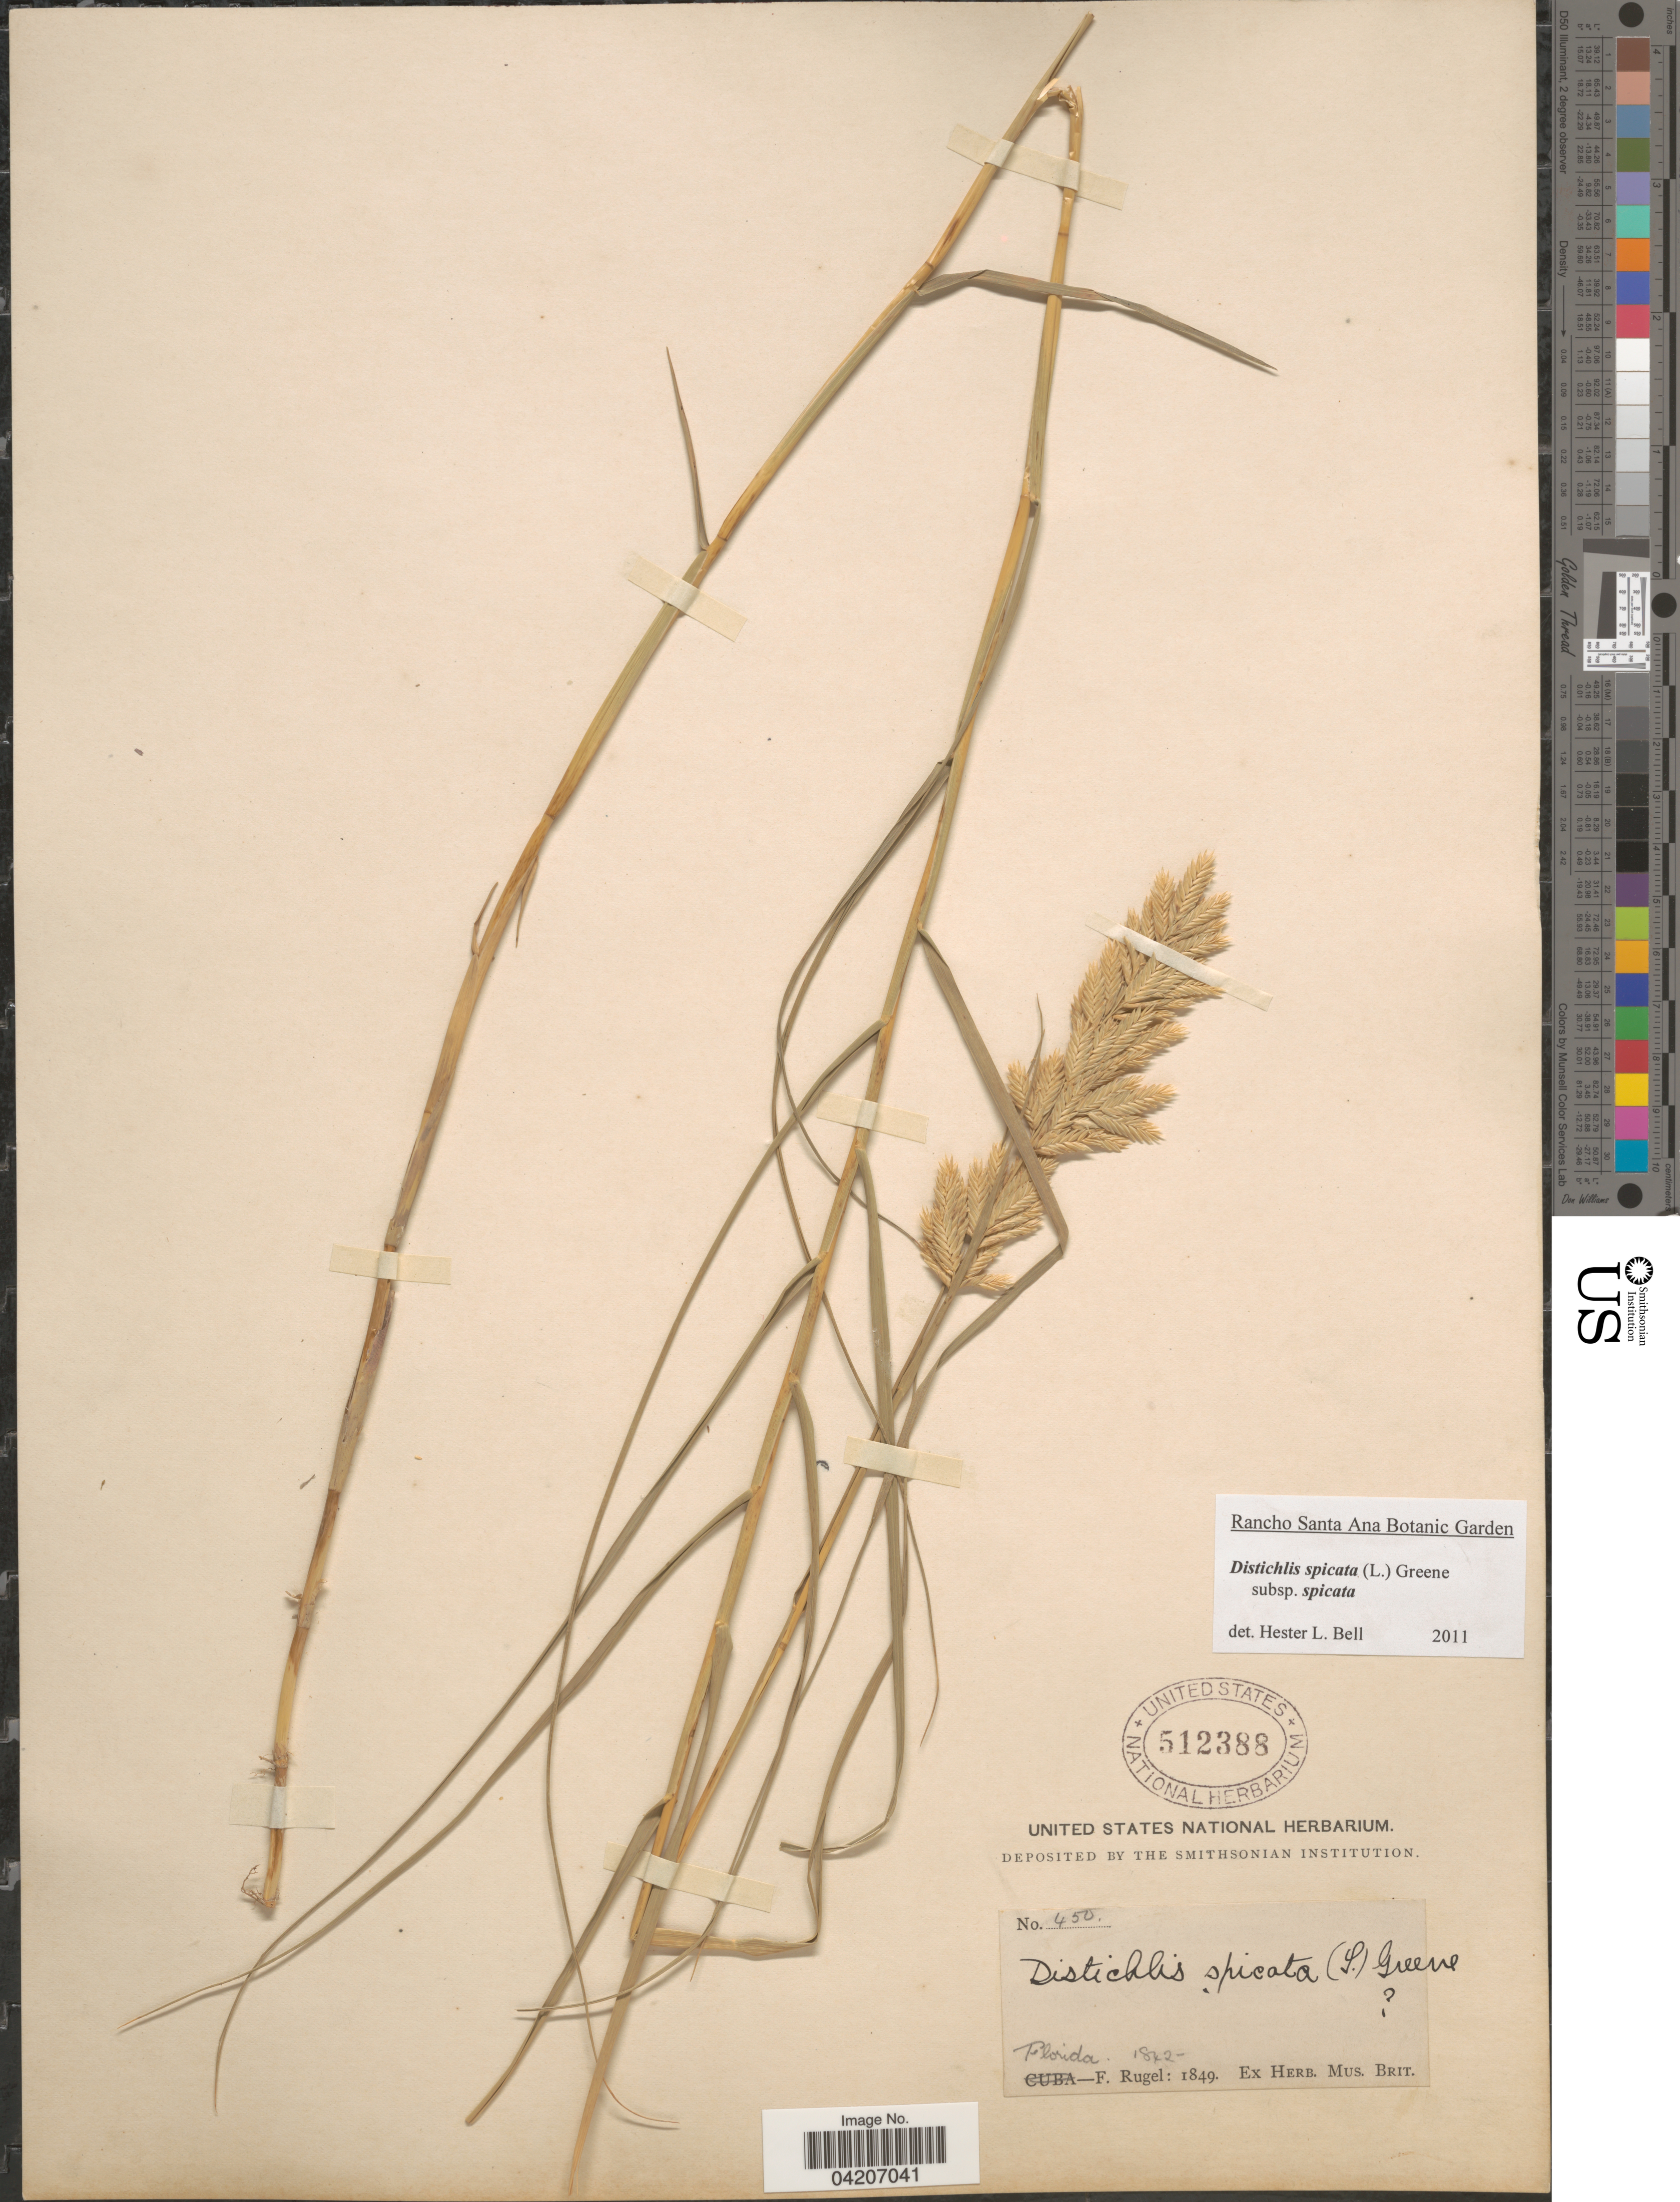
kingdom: Plantae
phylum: Tracheophyta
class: Liliopsida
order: Poales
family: Poaceae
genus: Distichlis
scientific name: Distichlis spicata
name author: (L.) Greene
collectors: F. Rugel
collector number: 450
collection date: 1842/1849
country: United States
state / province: Florida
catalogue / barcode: US 512388